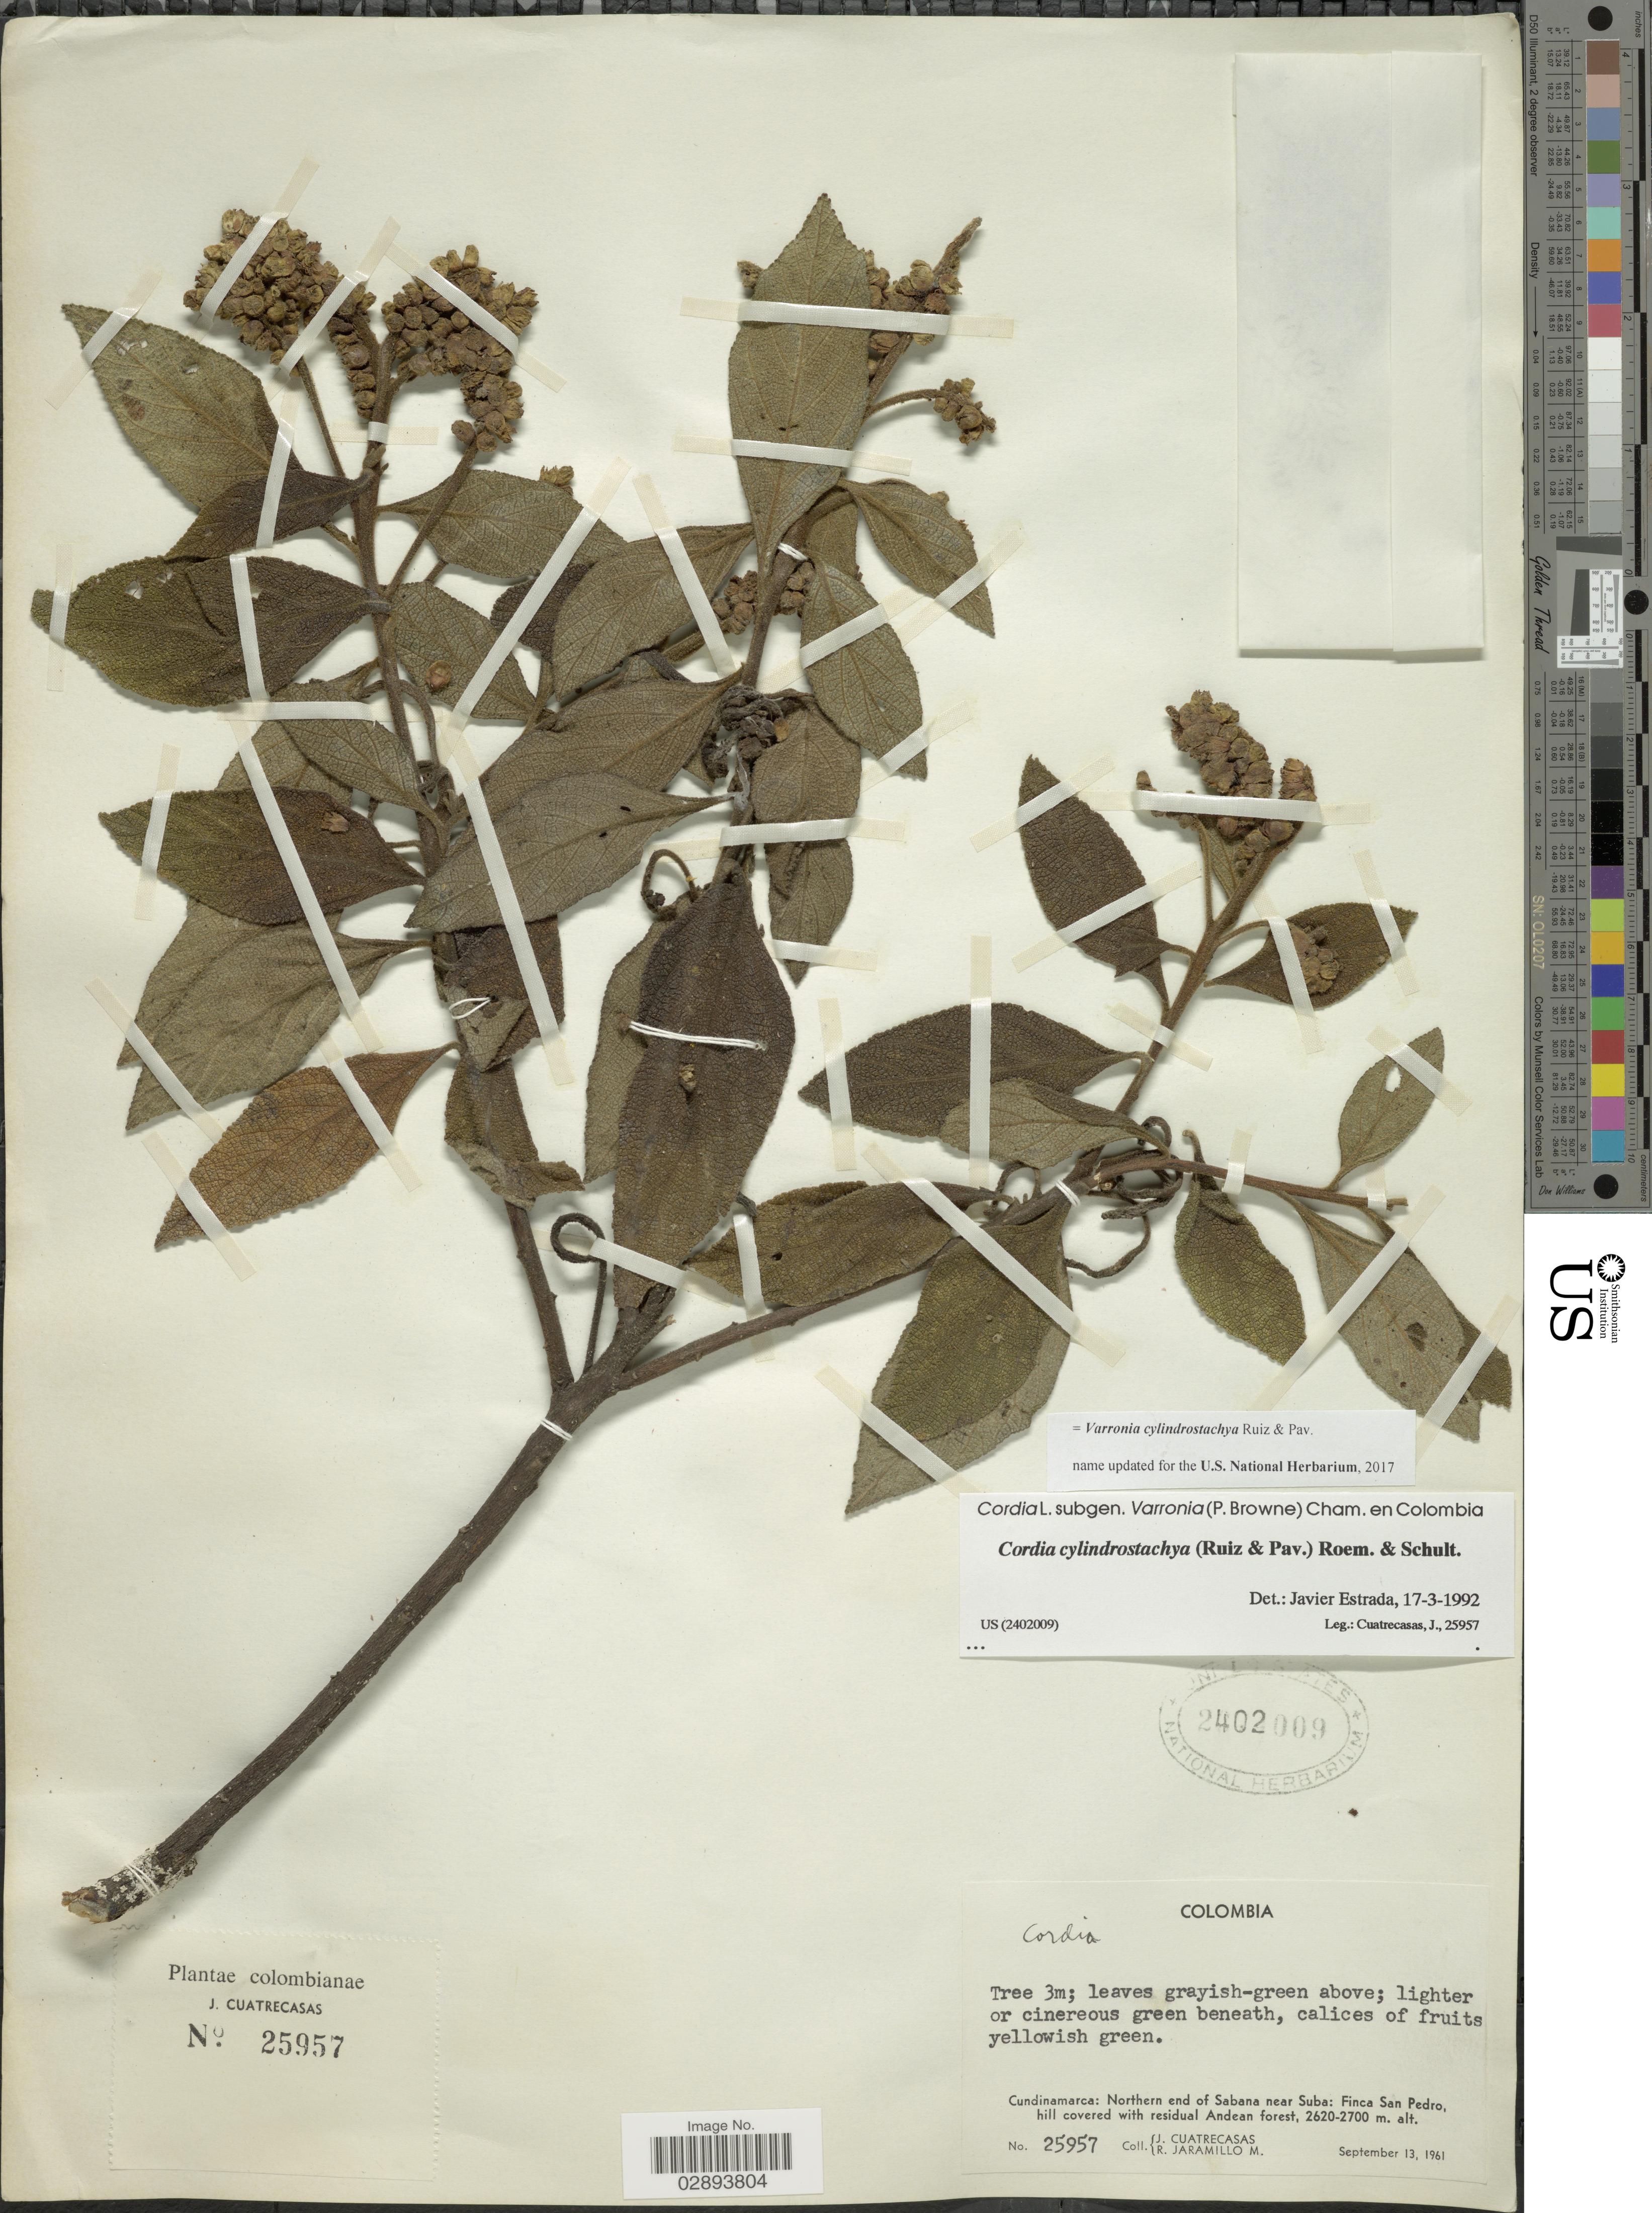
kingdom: Plantae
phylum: Tracheophyta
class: Magnoliopsida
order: Boraginales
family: Cordiaceae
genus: Varronia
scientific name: Varronia cylindrostachya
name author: Ruiz & Pav.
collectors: J. Cuatrecasas & R. Jaramillo M.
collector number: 25957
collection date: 1961-09-13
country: Colombia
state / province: Cundinamarca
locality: Northern end of Sabana near Suba, Finca San Pedrom hill covered with residual Andean forest.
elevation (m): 2620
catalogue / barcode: US 2402009